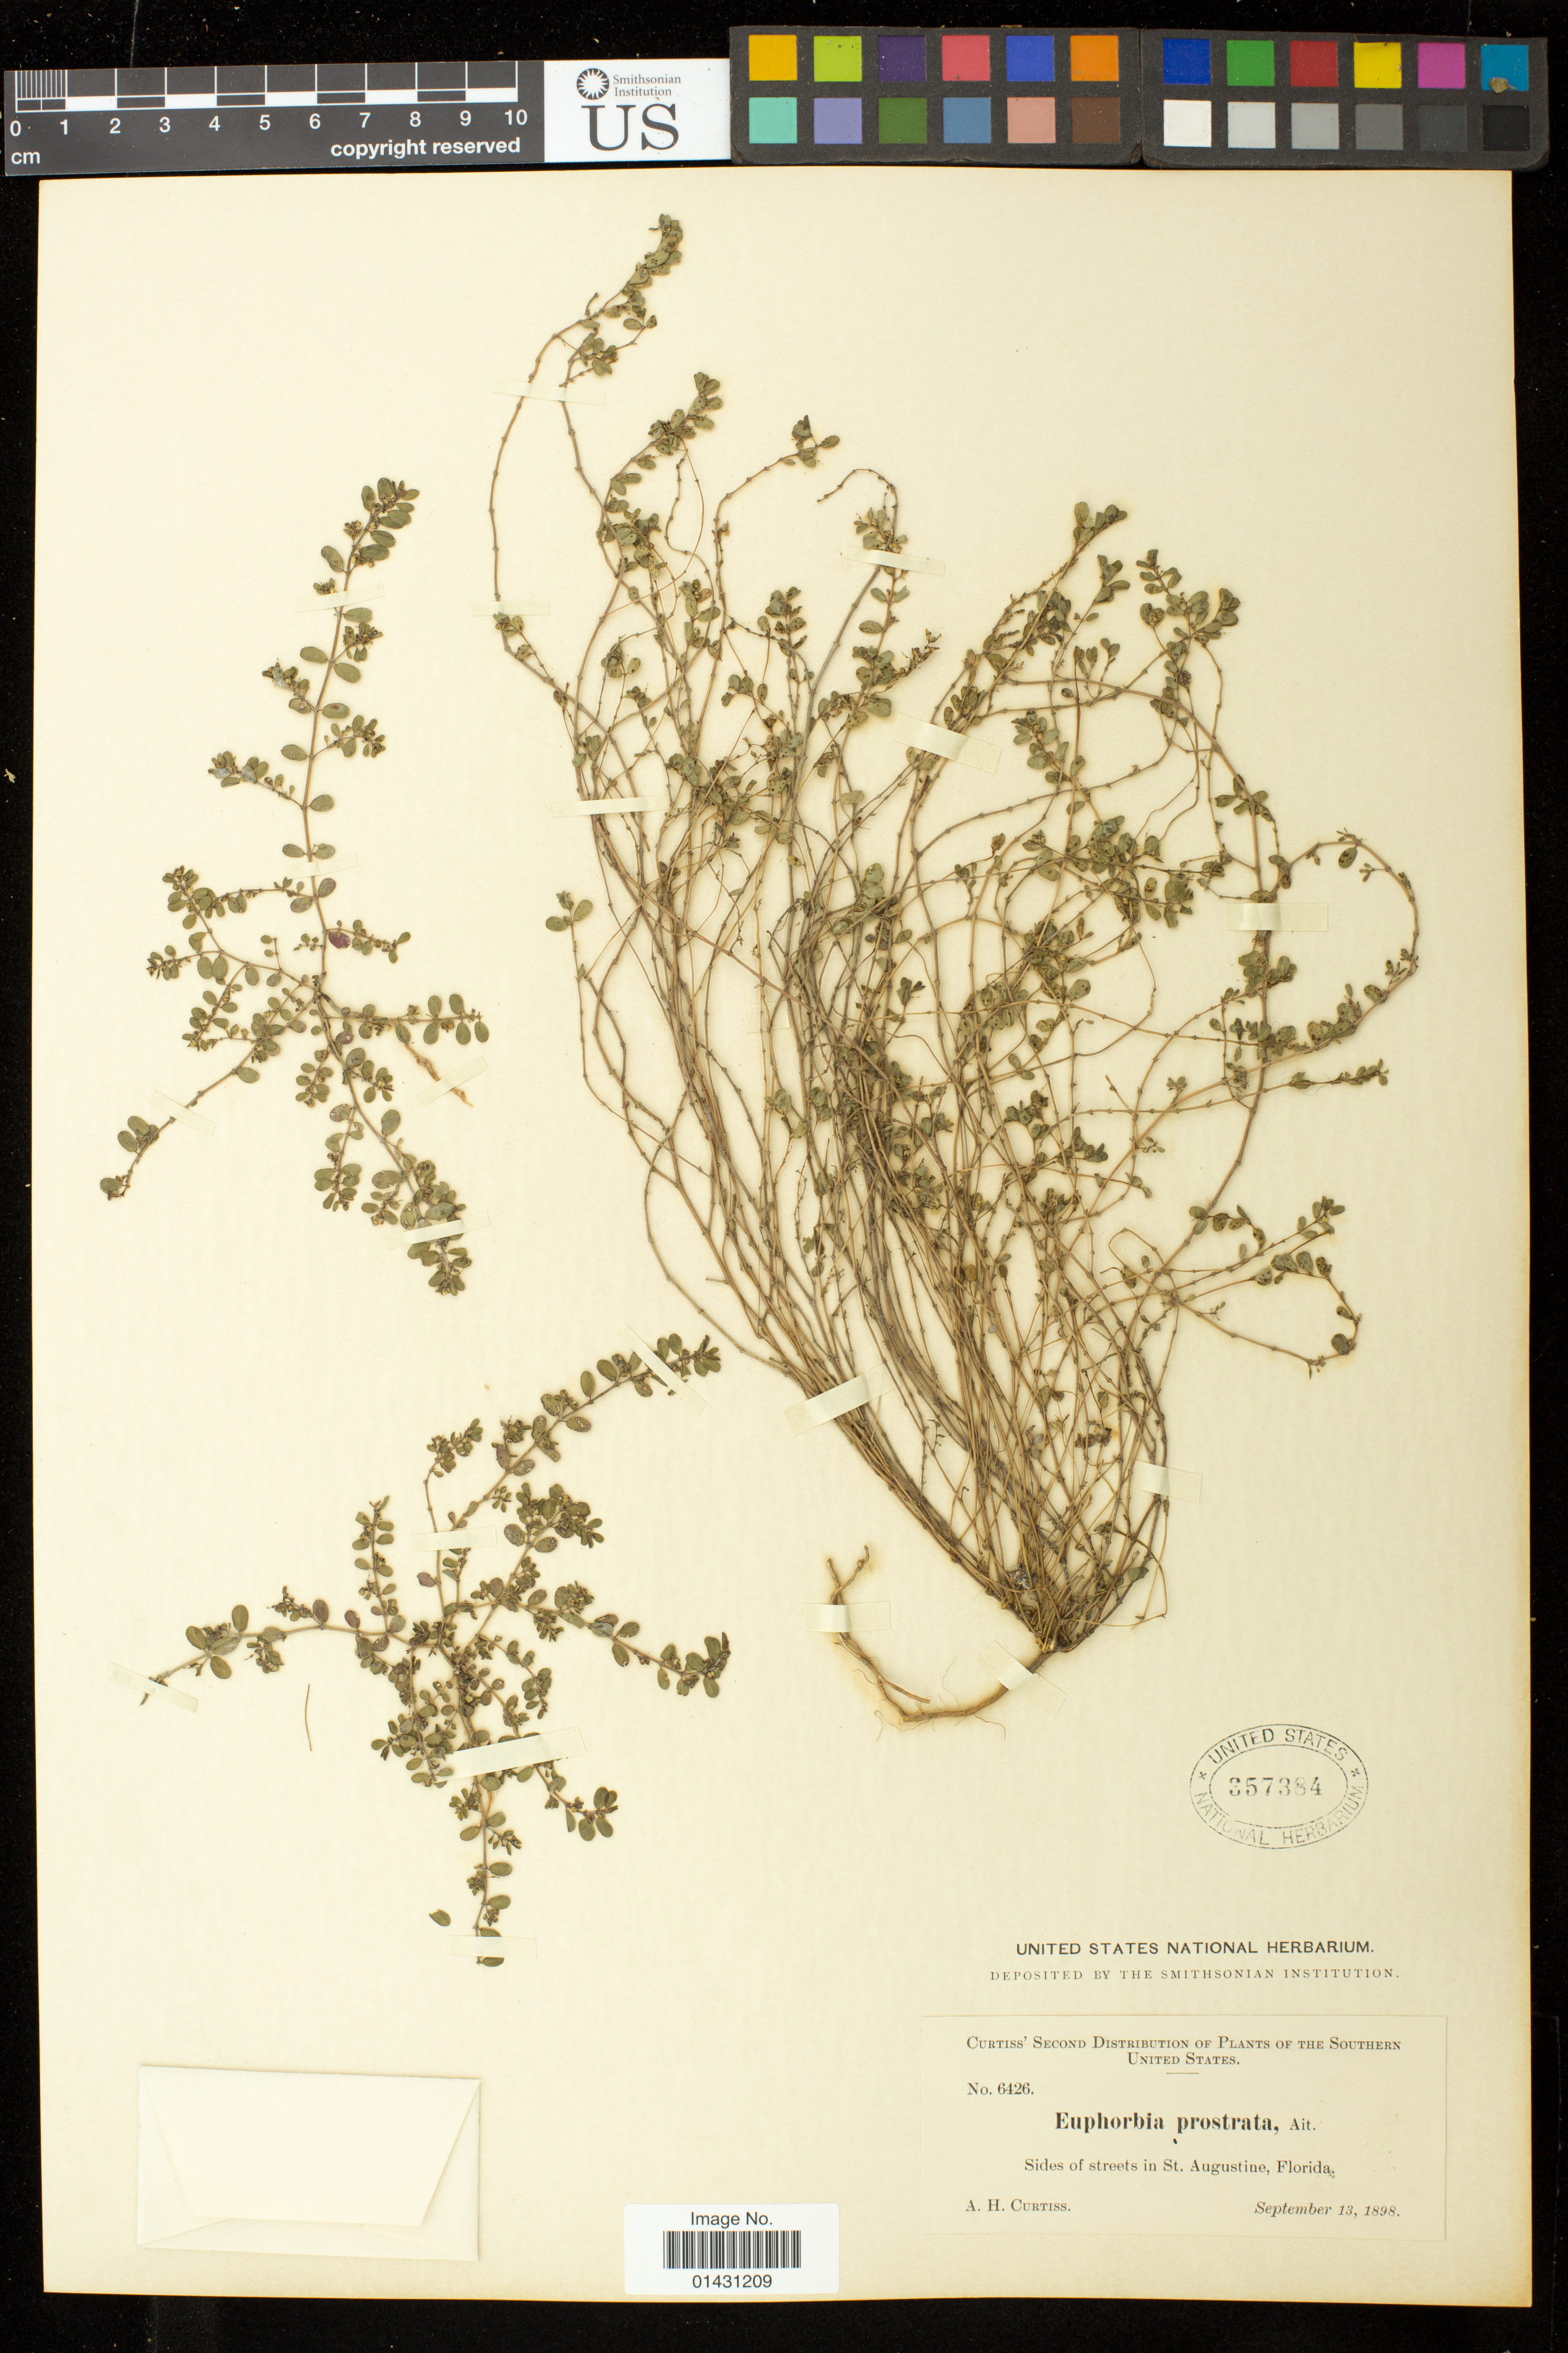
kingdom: Plantae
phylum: Tracheophyta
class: Magnoliopsida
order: Malpighiales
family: Euphorbiaceae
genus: Euphorbia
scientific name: Euphorbia prostrata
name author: Aiton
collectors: A. H. Curtiss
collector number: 6426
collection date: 1898-09-13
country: United States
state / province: Florida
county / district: Saint Johns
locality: St. Augustine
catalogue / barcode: US 357384